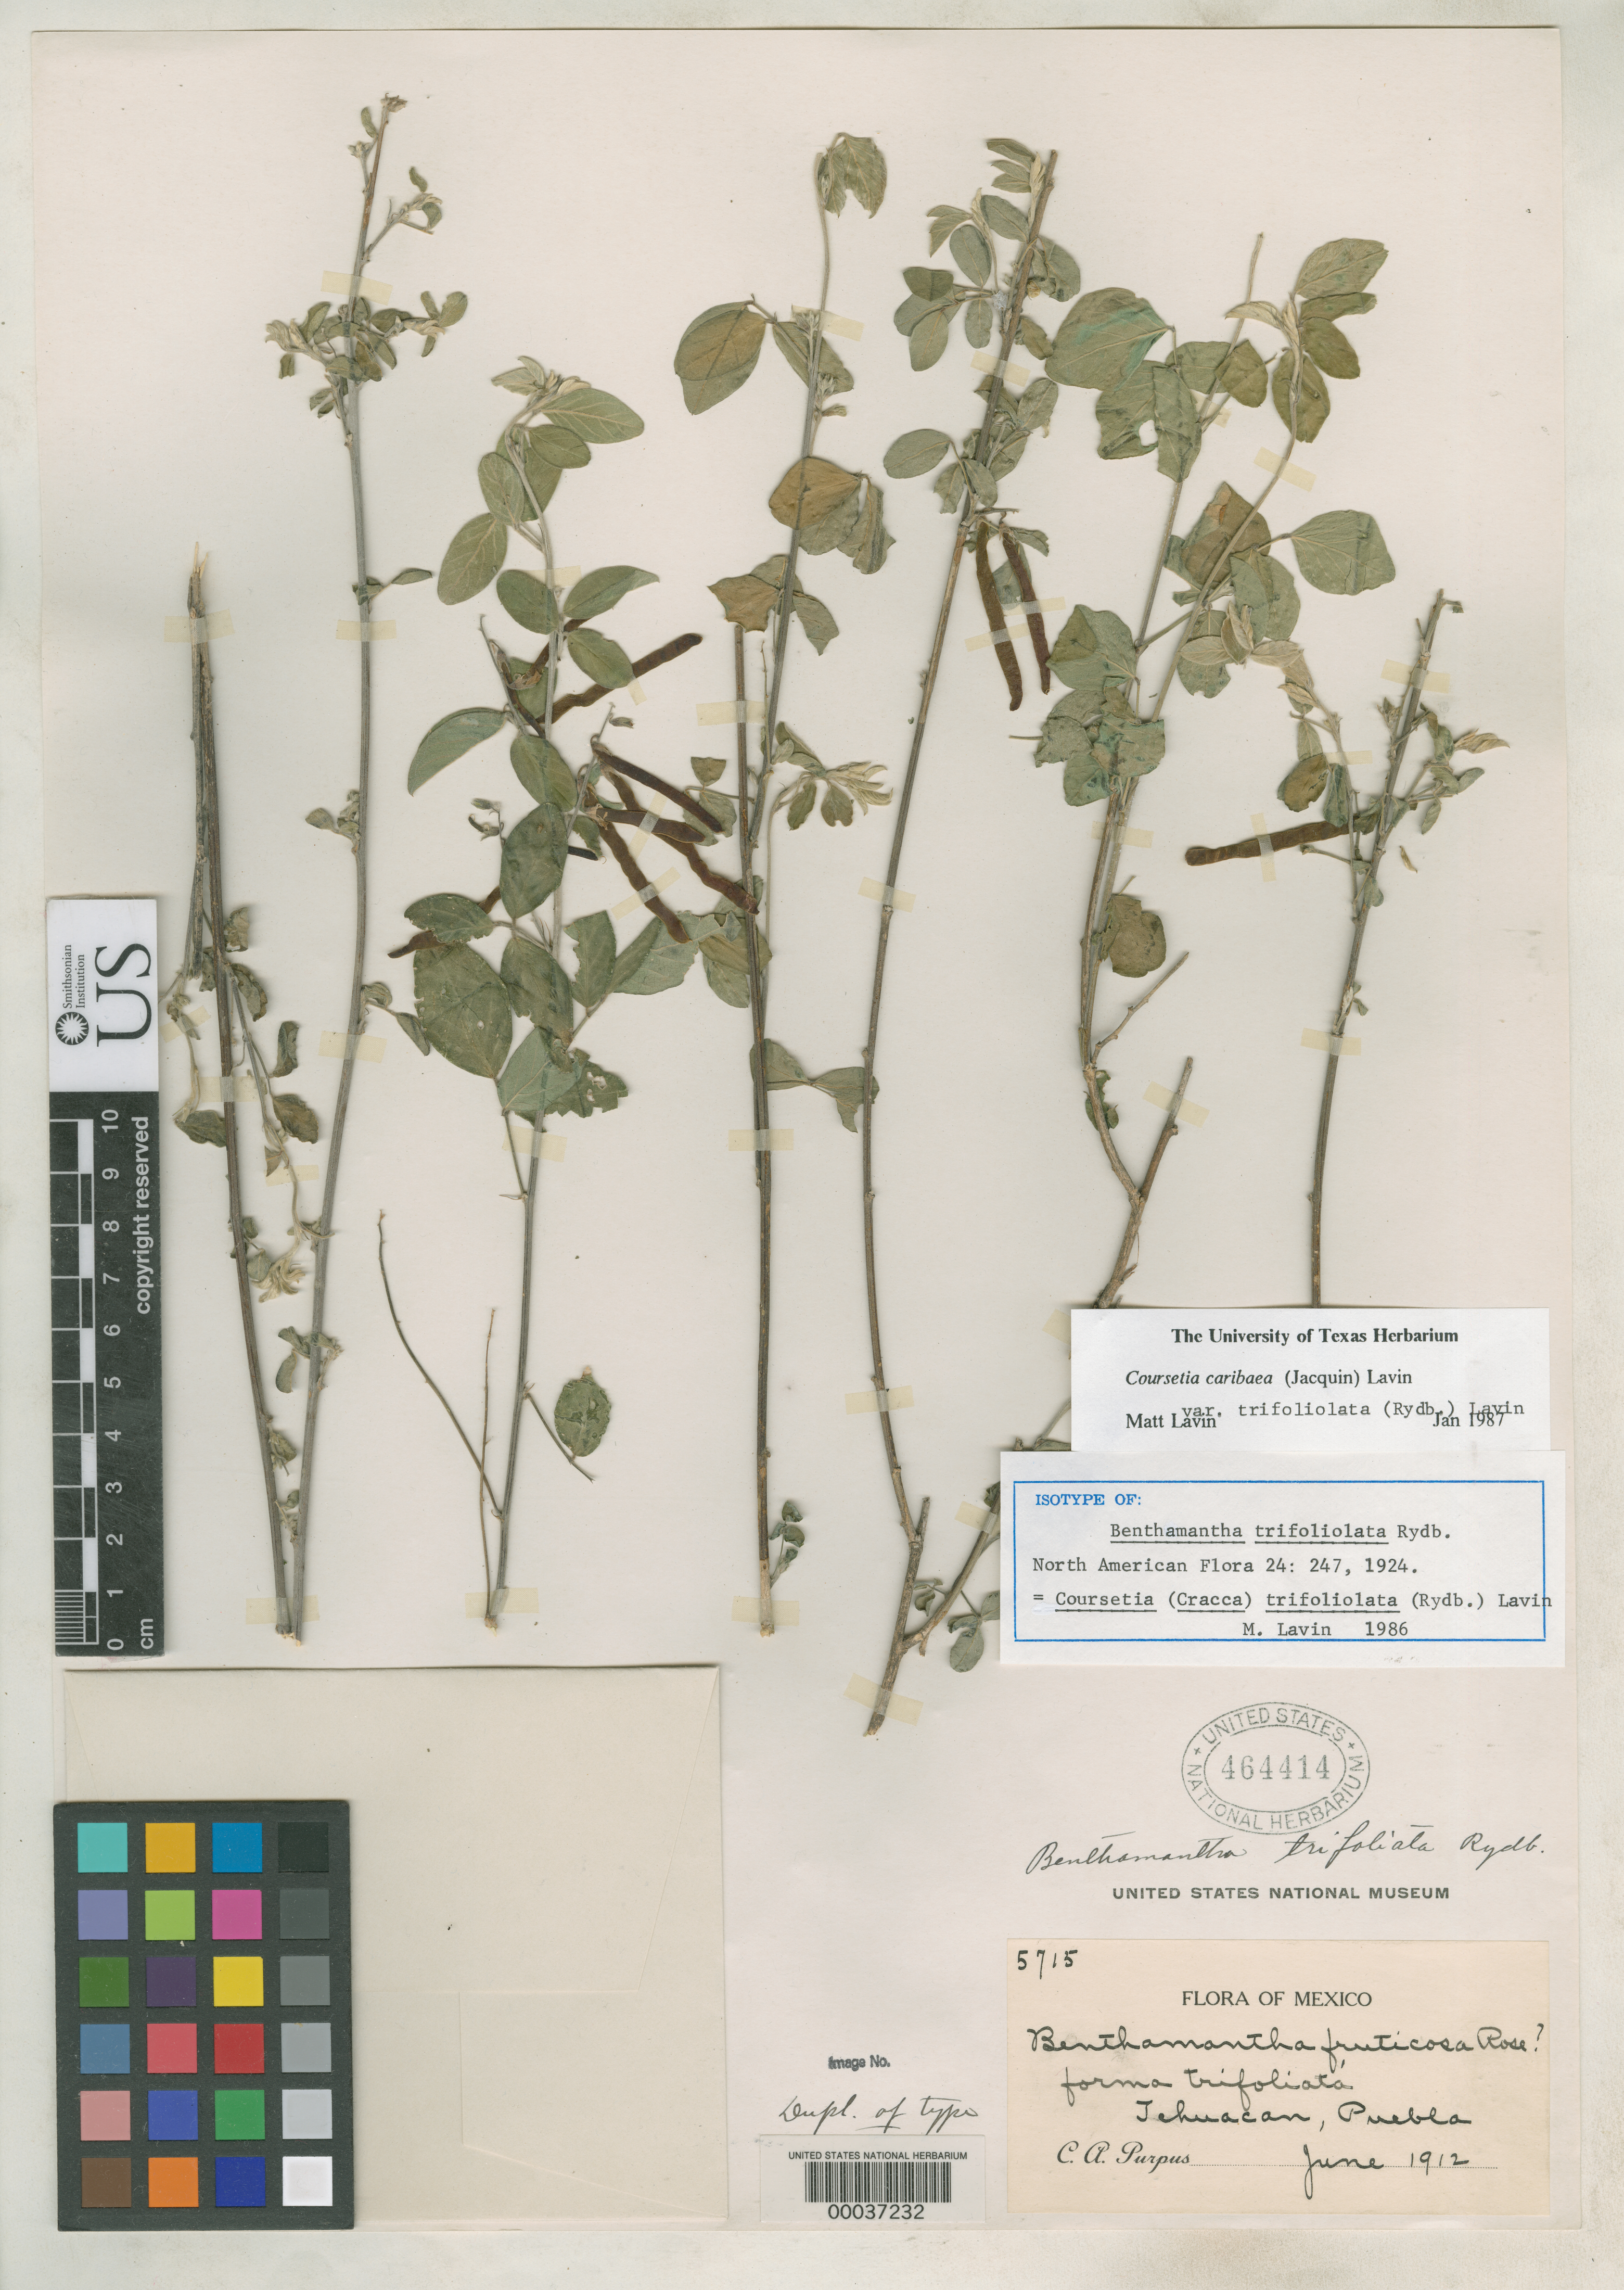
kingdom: Plantae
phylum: Tracheophyta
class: Magnoliopsida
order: Fabales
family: Fabaceae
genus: Benthamantha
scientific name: Benthamantha trifoliolata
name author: Rydb.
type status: Isotype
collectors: C. A. Purpus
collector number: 5715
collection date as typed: Jun 1912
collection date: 1912-06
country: Mexico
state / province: Puebla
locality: Tehuacan.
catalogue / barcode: US 464414